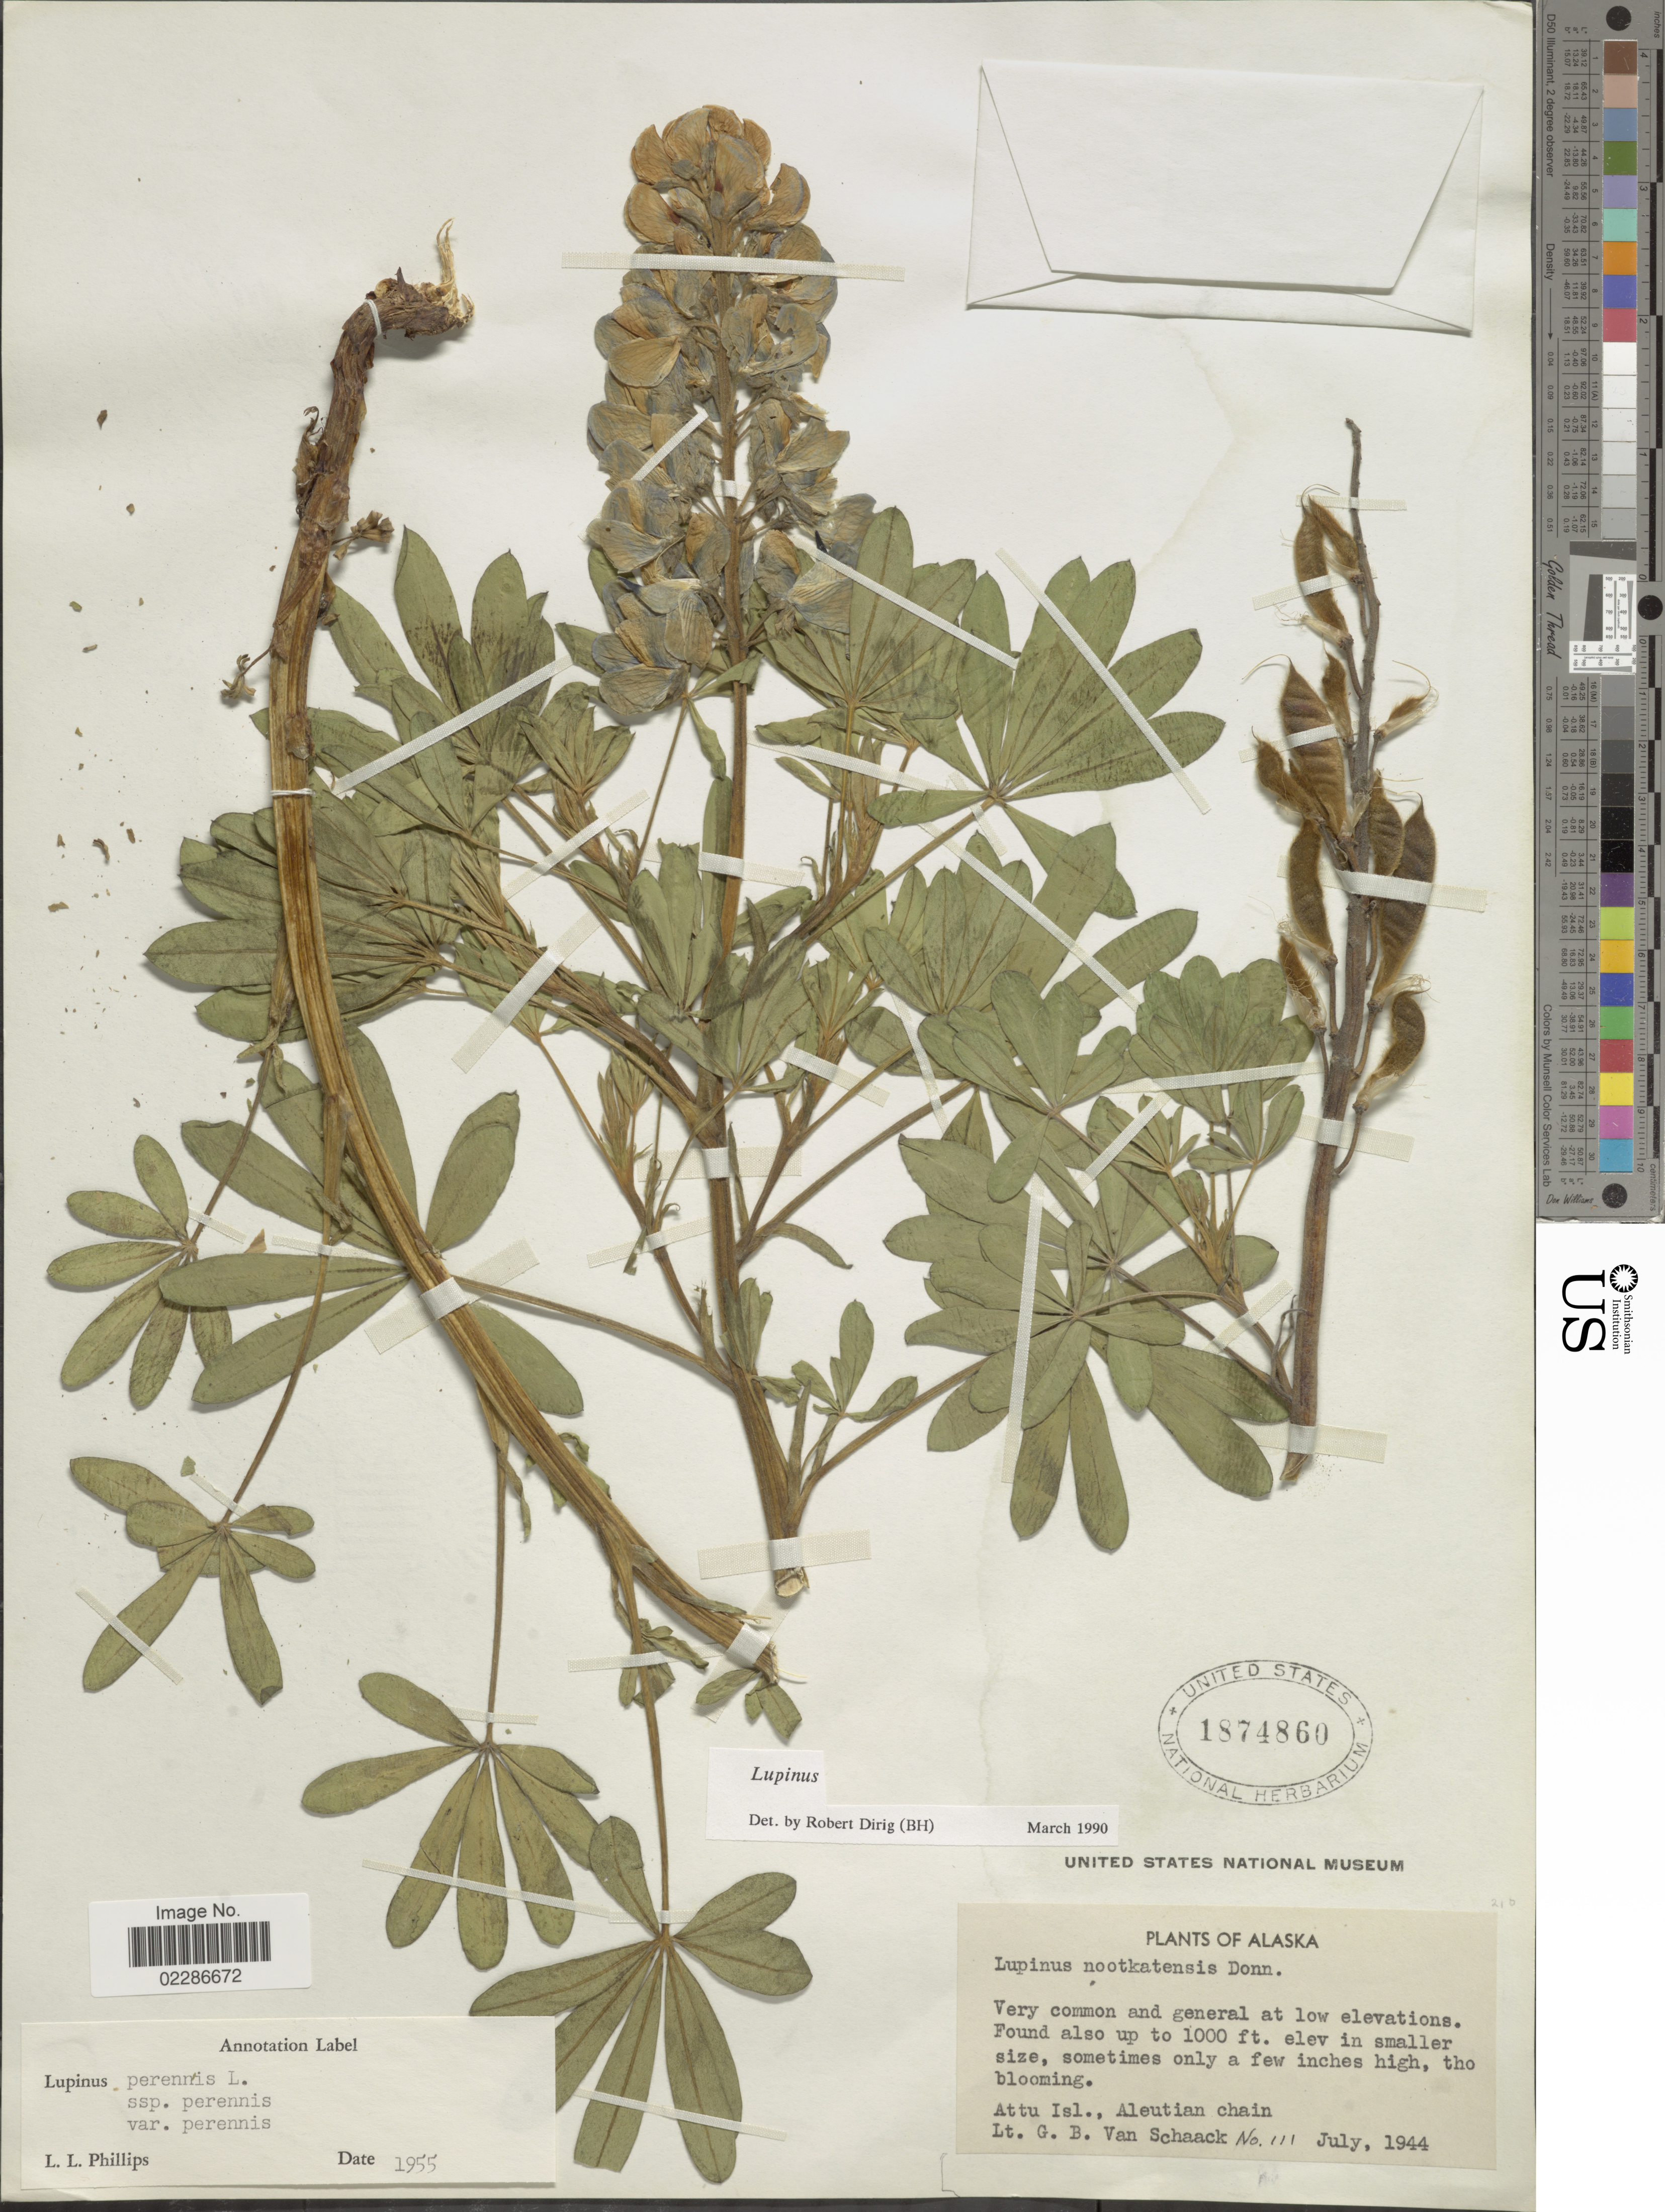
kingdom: Plantae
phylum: Tracheophyta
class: Magnoliopsida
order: Fabales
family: Fabaceae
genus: Lupinus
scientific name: Lupinus perennis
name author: L.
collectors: G. Van Schaack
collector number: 111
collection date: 1944-07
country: United States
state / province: Alaska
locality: Attu Isl., Aleutian chain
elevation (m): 305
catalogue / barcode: US 1874860